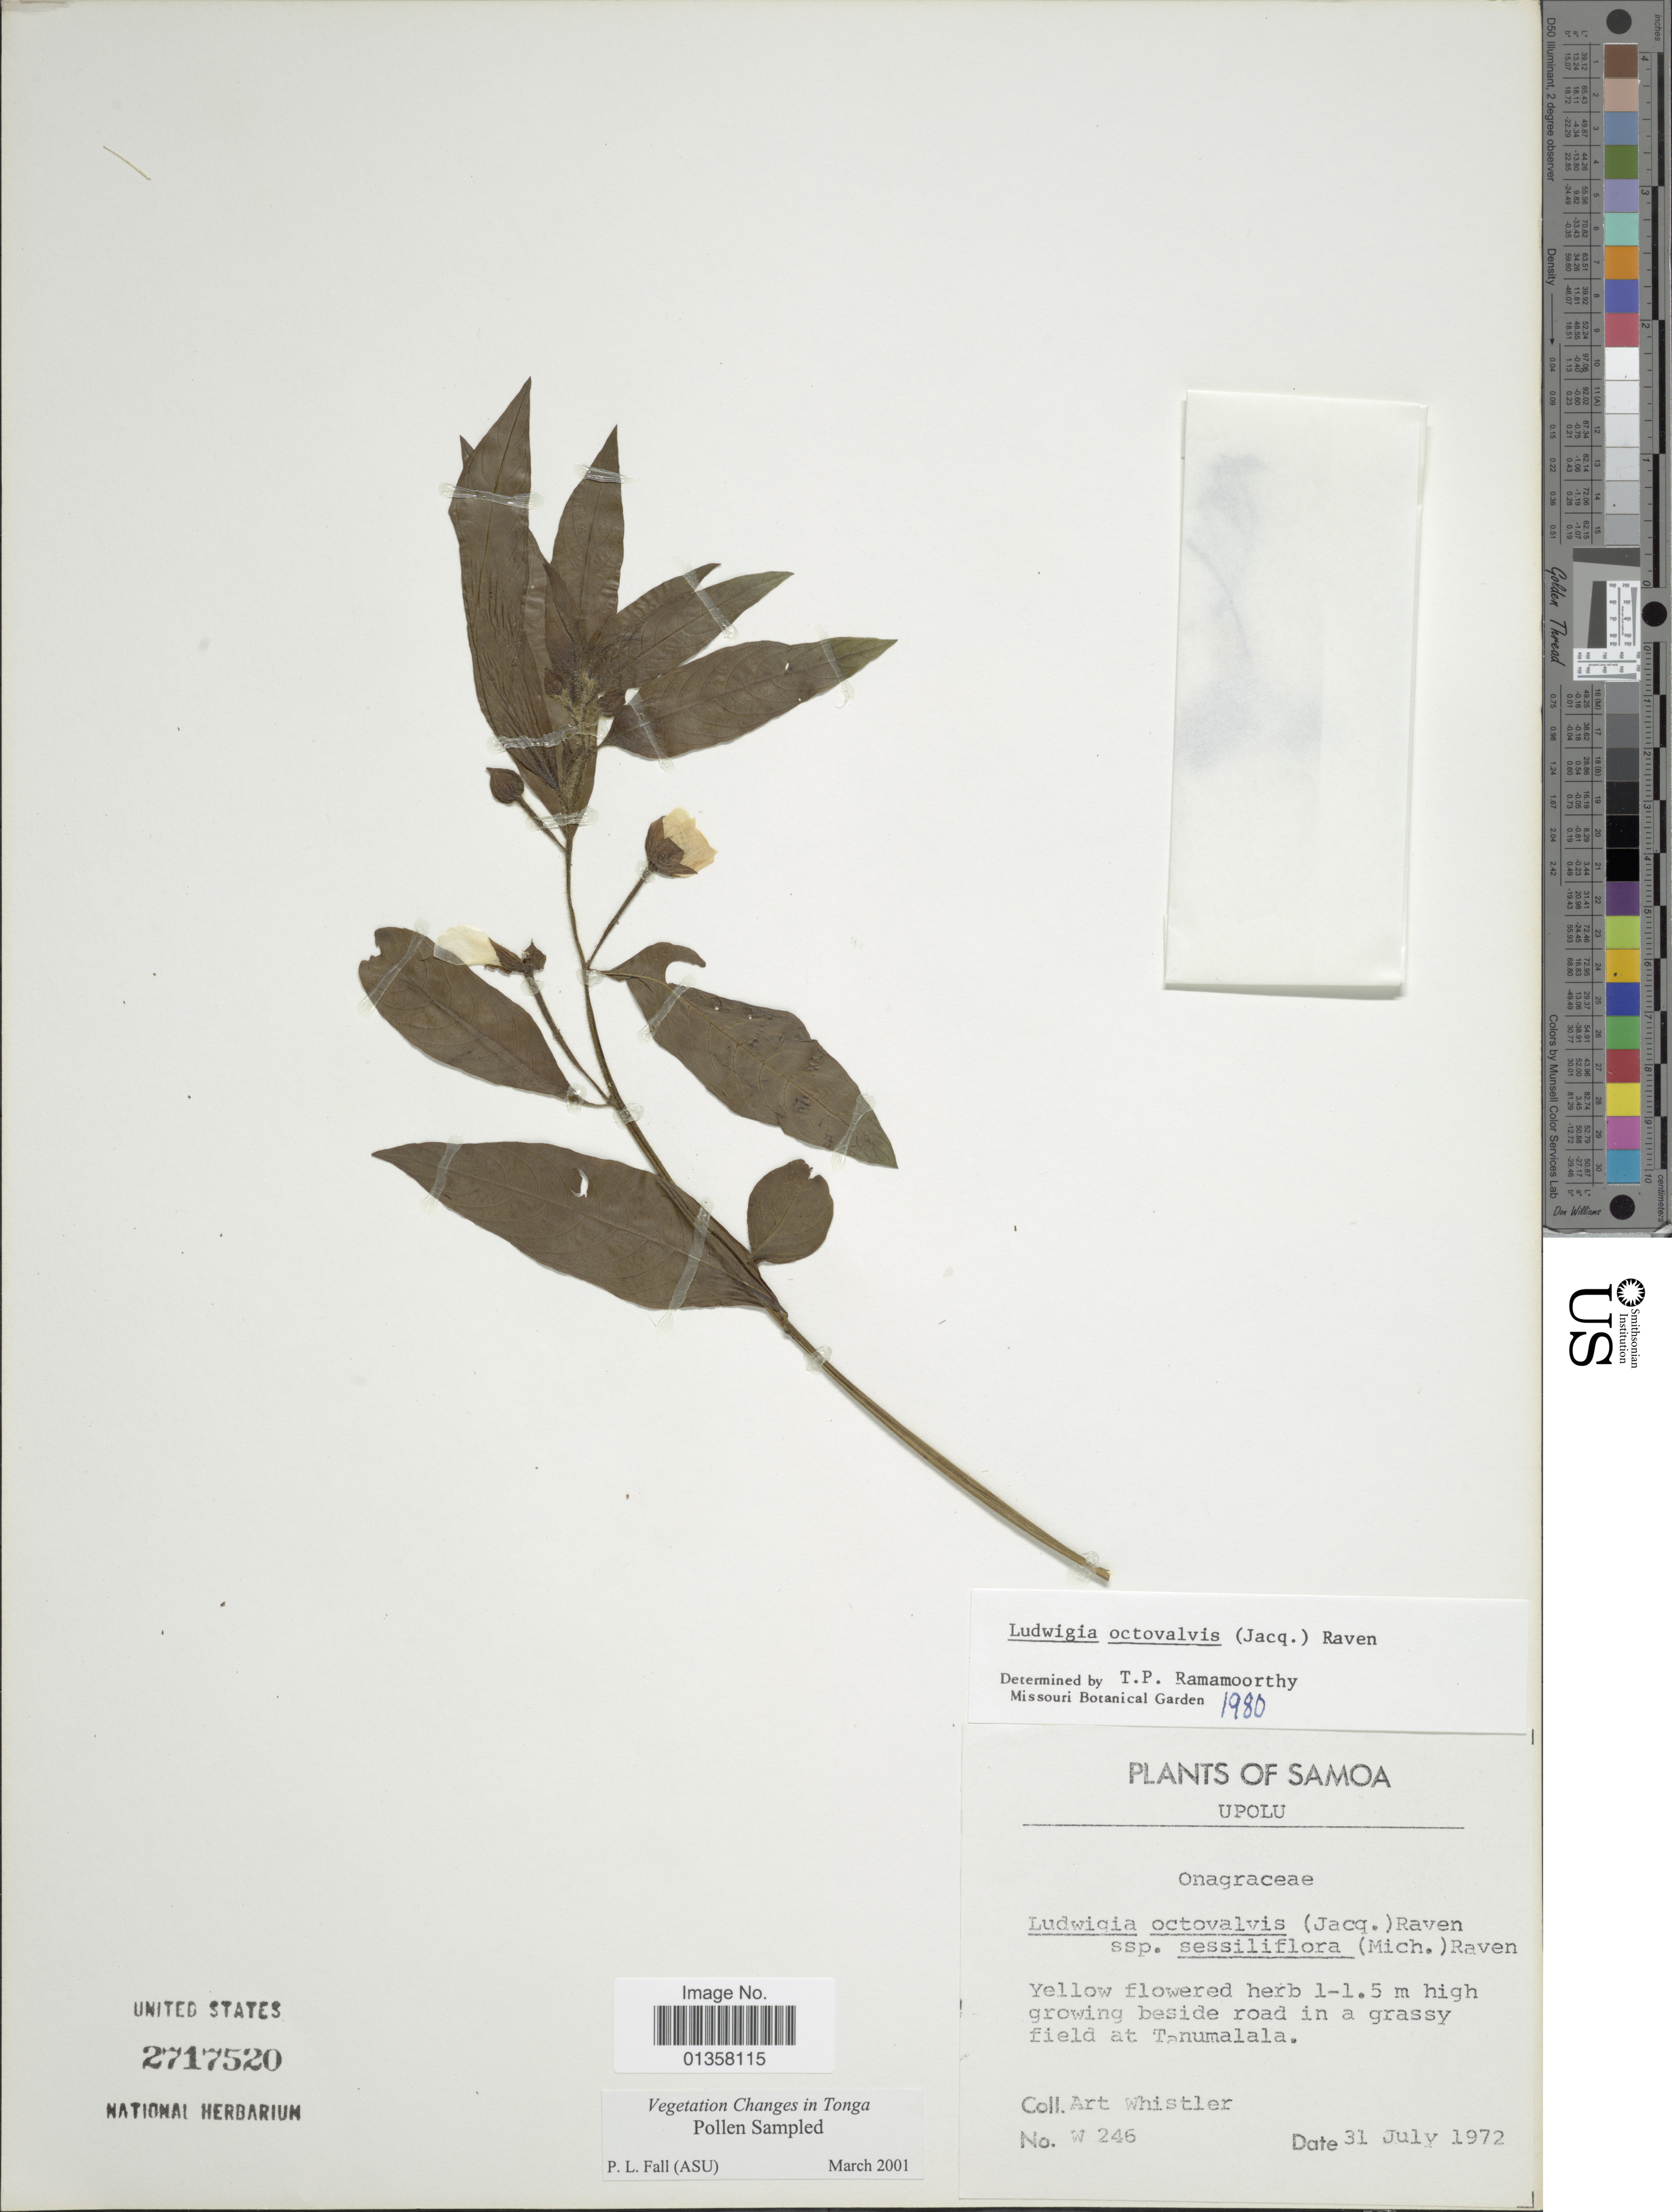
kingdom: Plantae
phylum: Tracheophyta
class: Magnoliopsida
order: Myrtales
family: Onagraceae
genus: Ludwigia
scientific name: Ludwigia octovalvis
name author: (Jacq.) P.H. Raven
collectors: A. Whistler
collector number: W246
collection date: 1972-07-31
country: Samoa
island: Upolu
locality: beside road in a grassy field at Tanumalala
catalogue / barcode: US 2717520